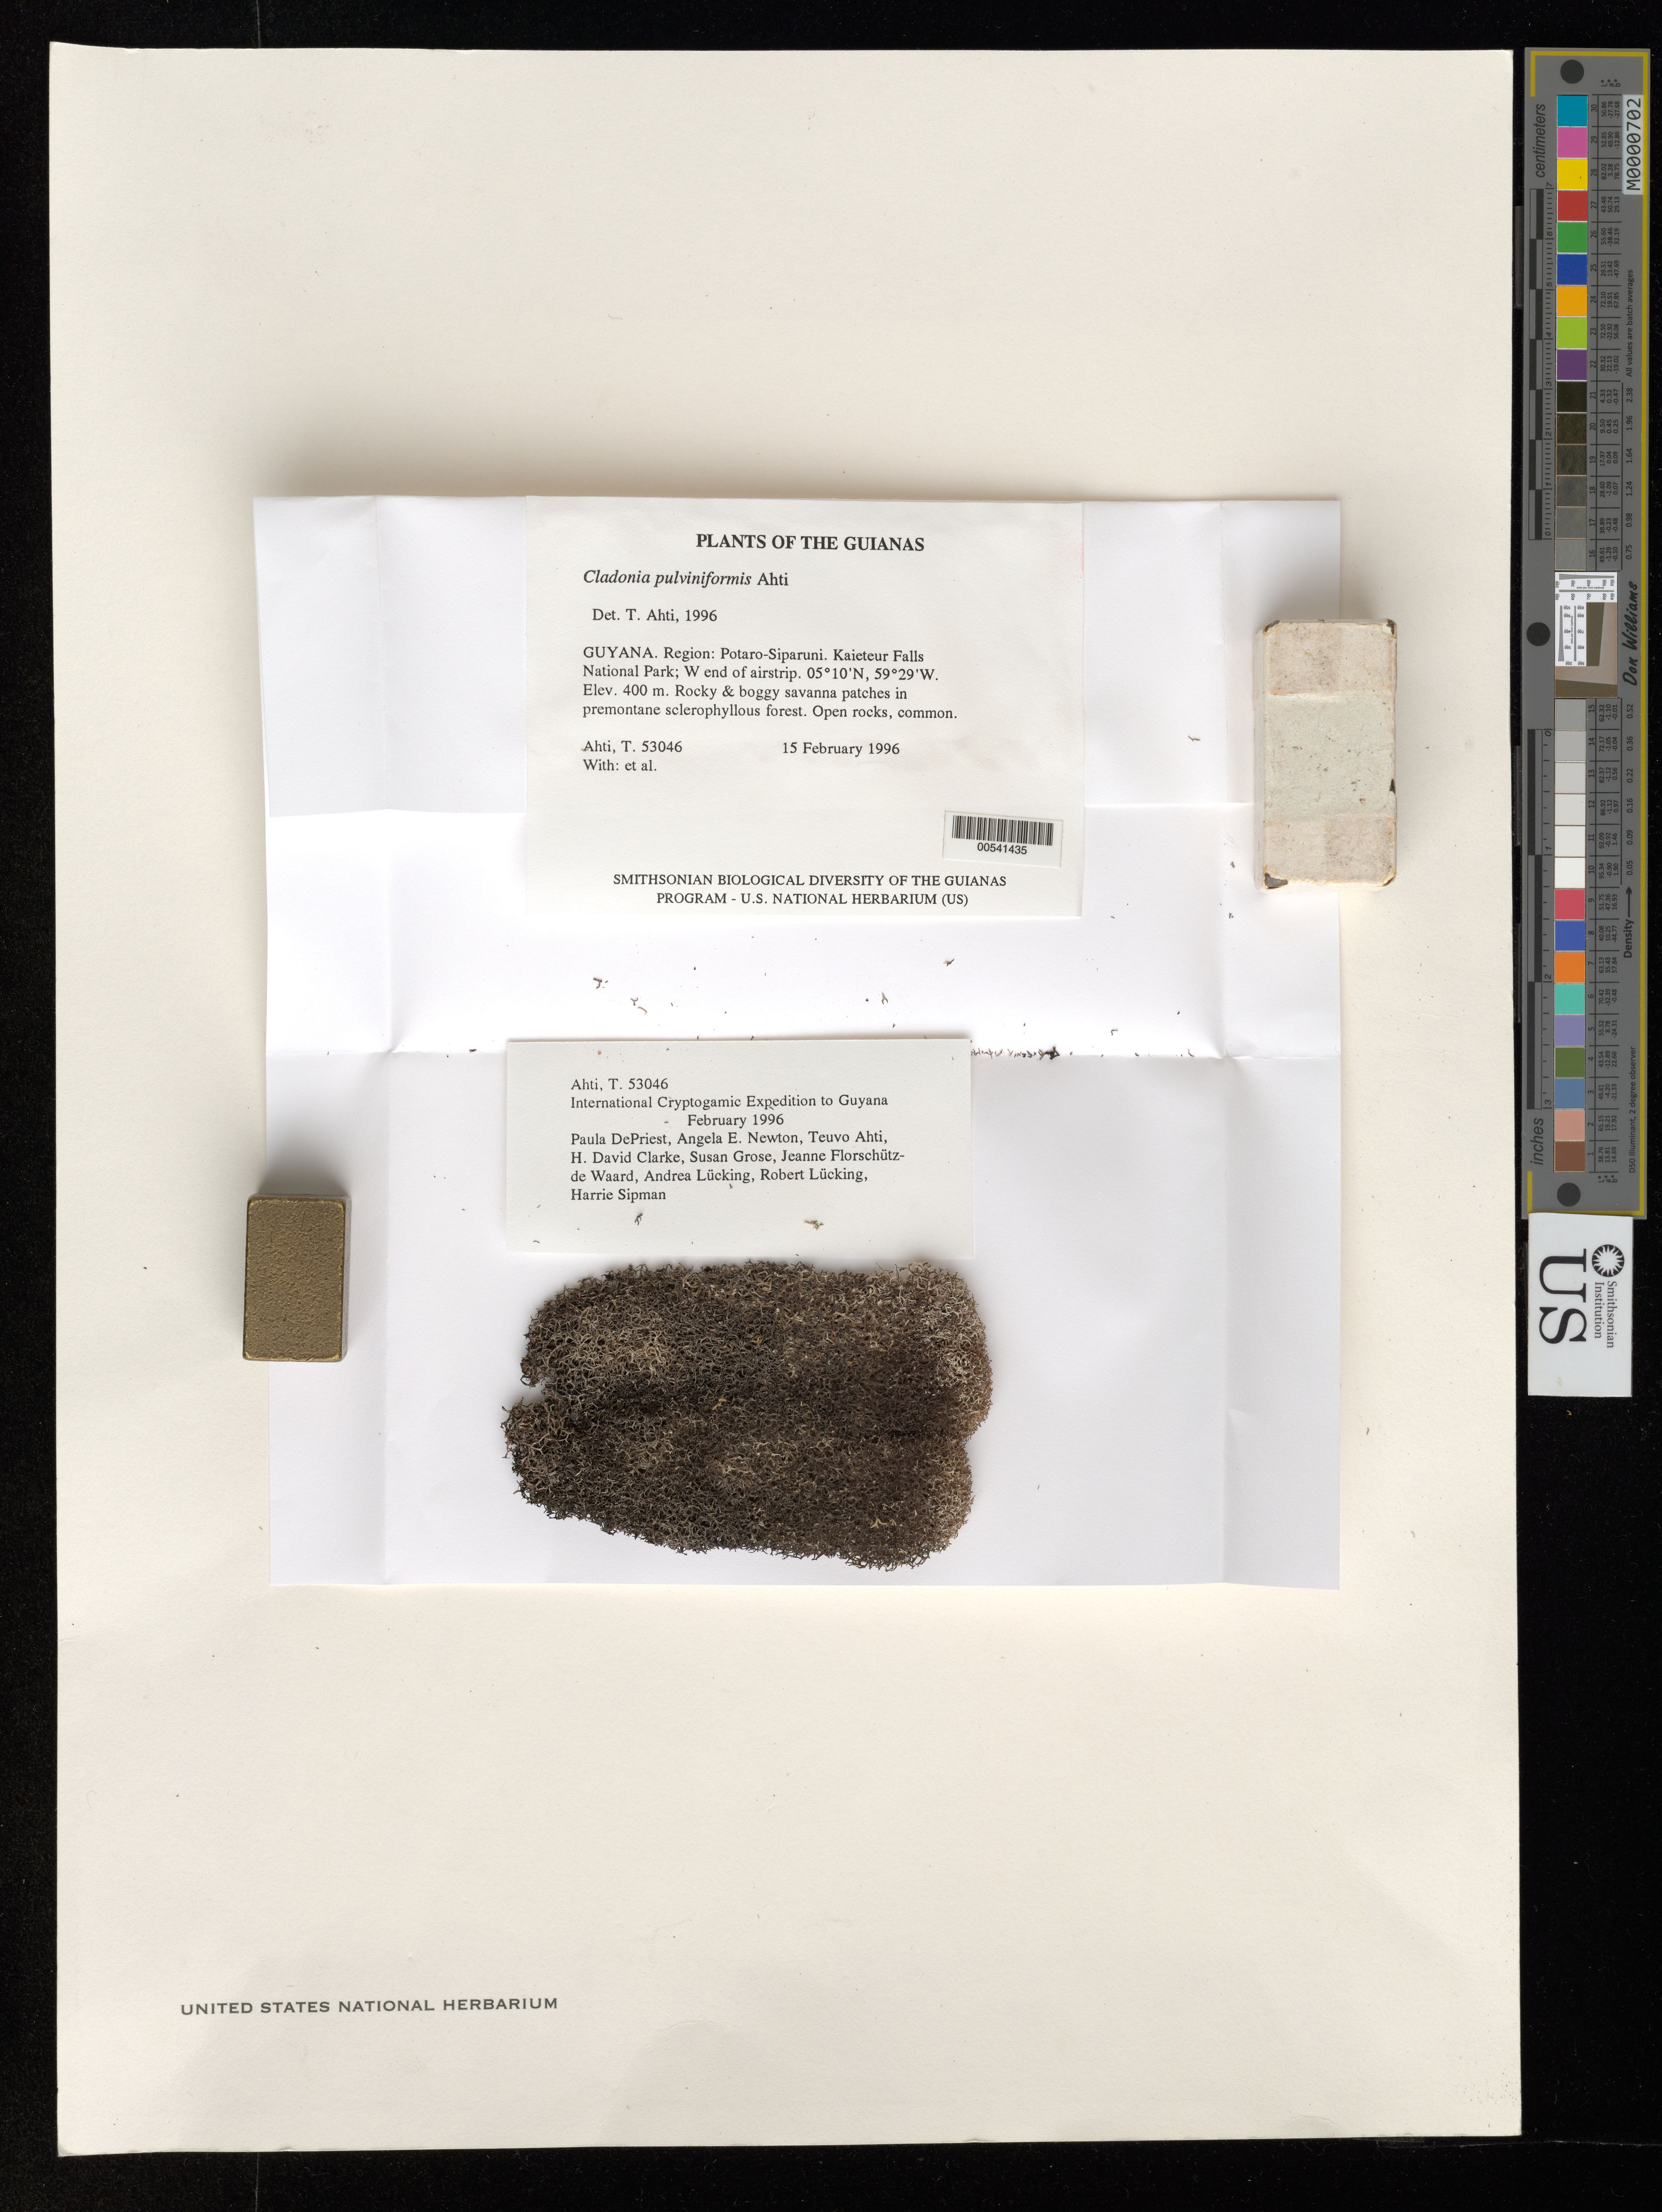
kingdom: Fungi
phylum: Ascomycota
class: Lecanoromycetes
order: Lecanorales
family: Cladoniaceae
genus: Cladonia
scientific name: Cladonia pulviniformis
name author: Ahti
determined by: Ahti, Teuvo T.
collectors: T. T. Ahti et al.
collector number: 53046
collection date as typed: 15 February 1996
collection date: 1996-02-15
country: Guyana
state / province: Potaro-Siparuni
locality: Kaieteur Falls National Park; W end of airstrip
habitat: Rocky & boggy savanna patches in premontane sclerophyllous forest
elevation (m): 400